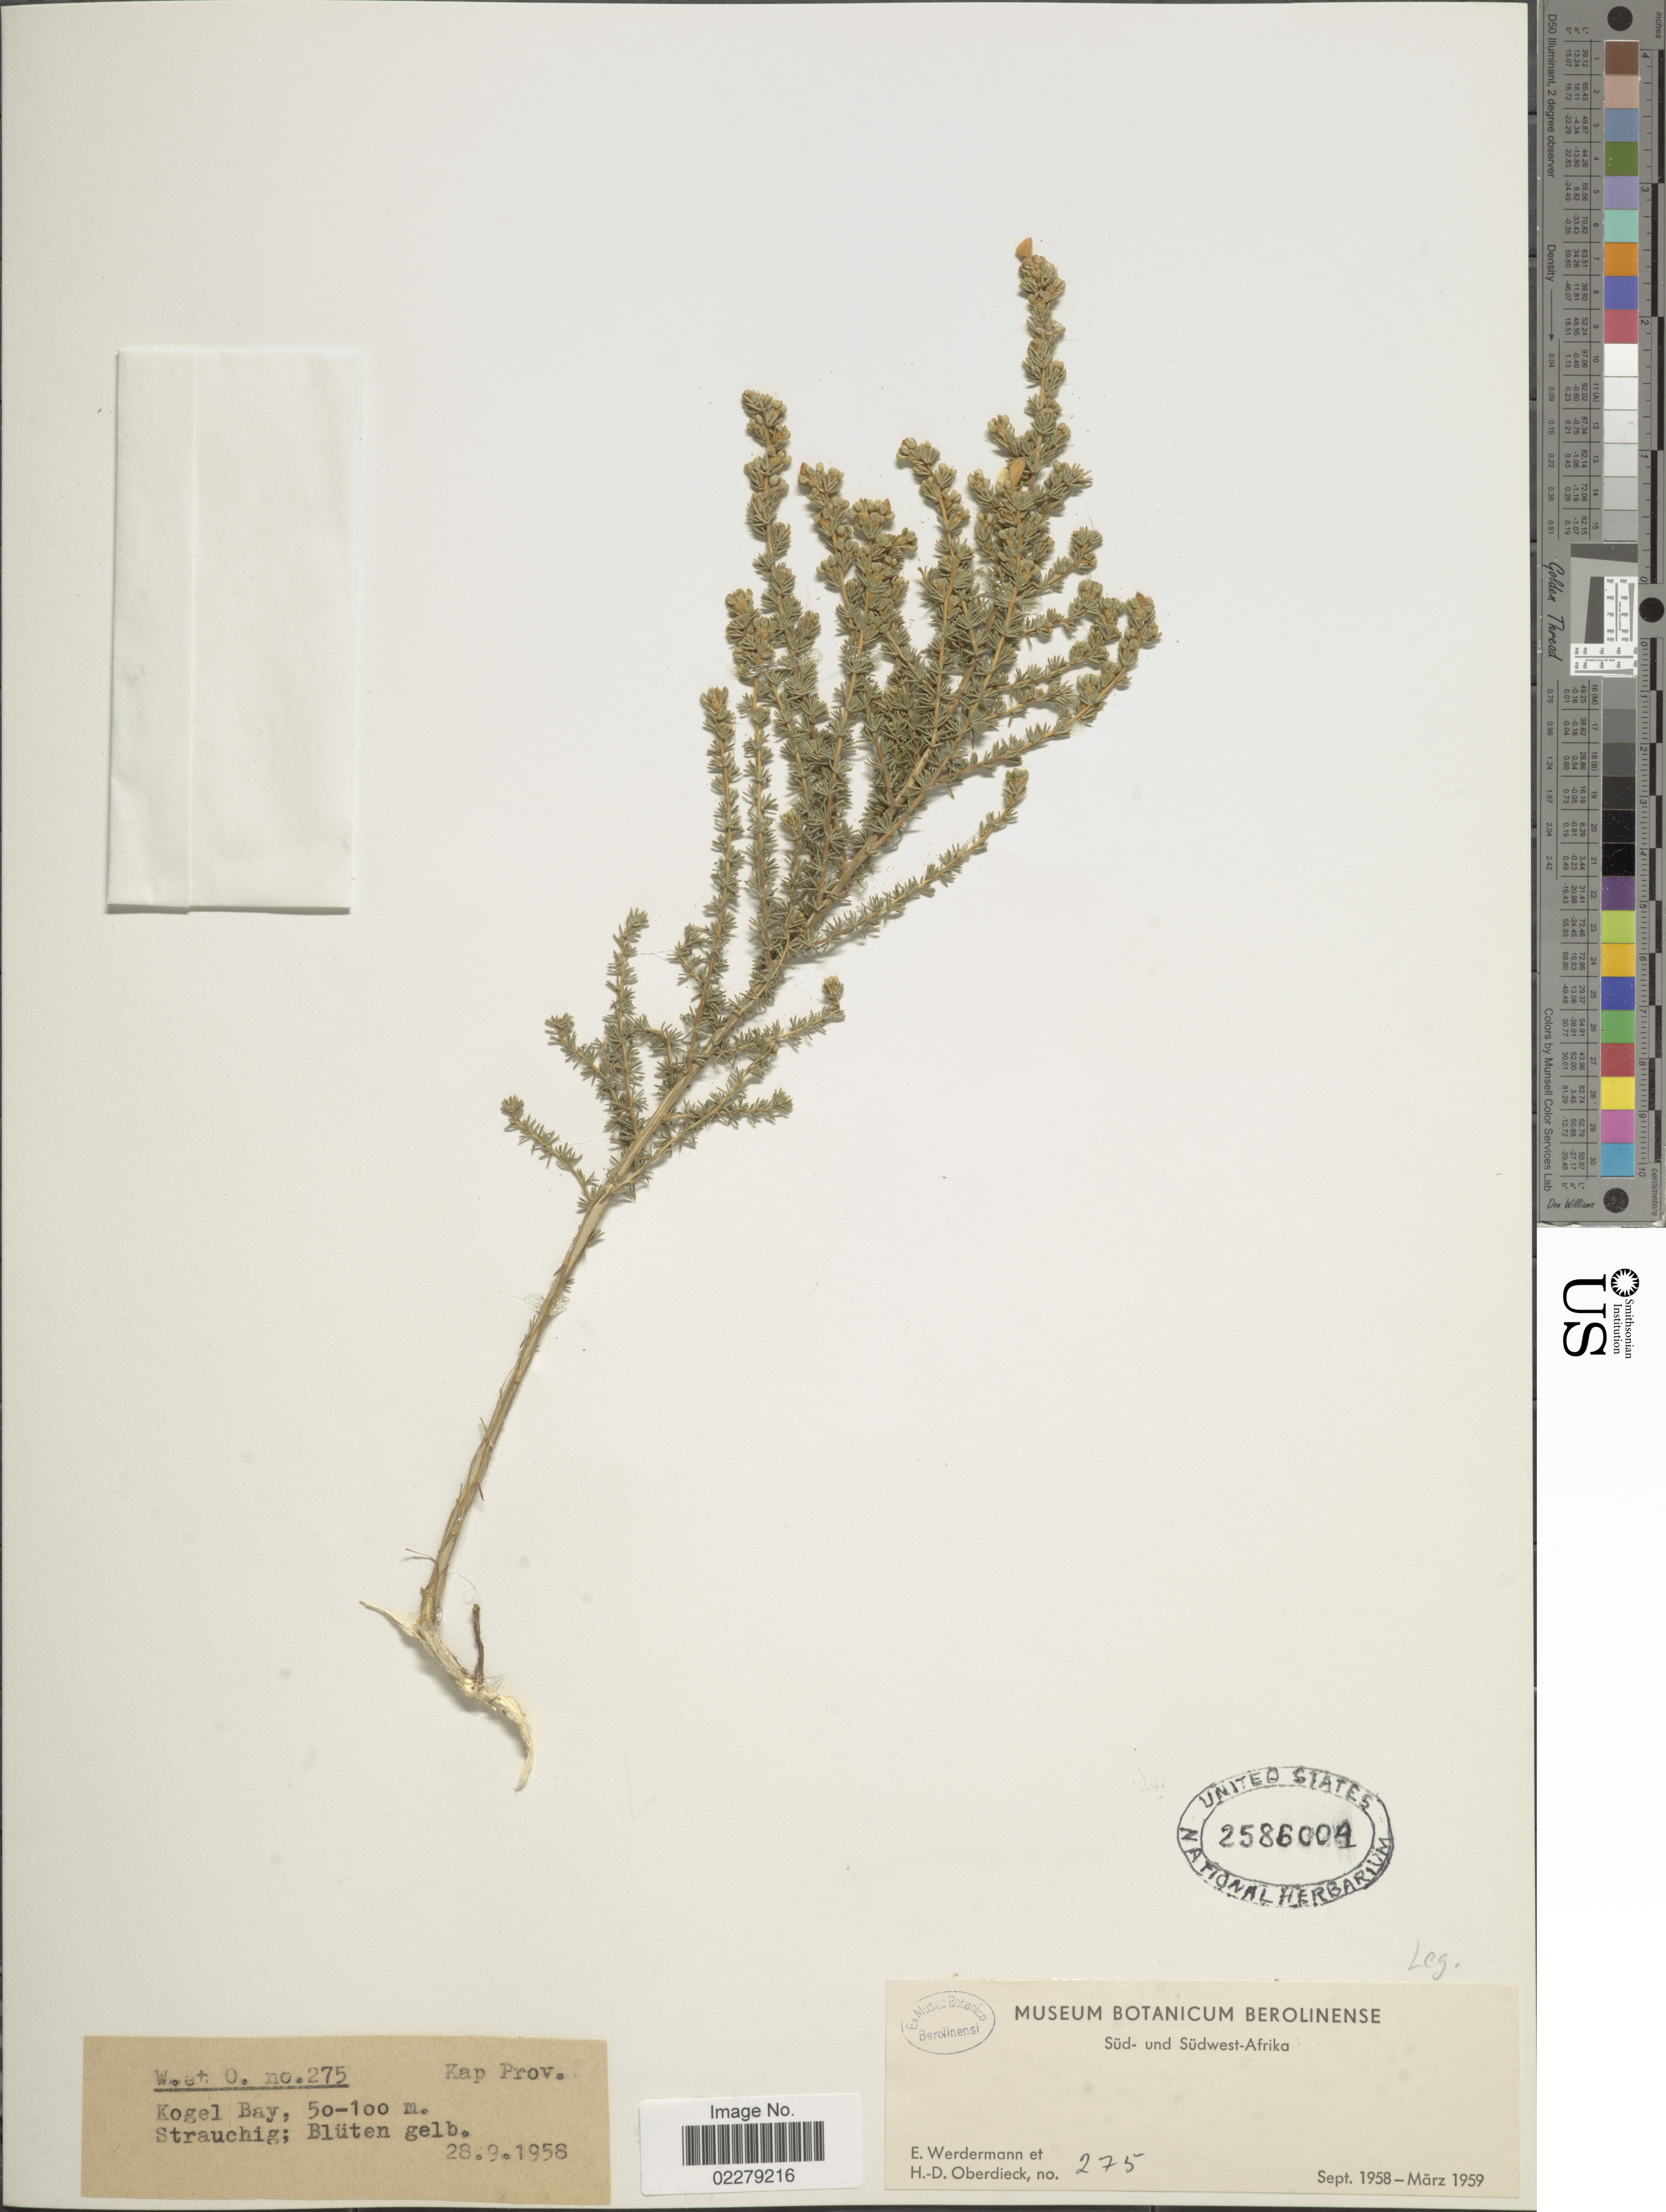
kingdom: Plantae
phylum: Tracheophyta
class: Magnoliopsida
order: Fabales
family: Fabaceae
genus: Aspalathus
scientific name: Aspalathus sp.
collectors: E. Werdermann & H. Oberdieck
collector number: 275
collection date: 1958-09-28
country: South Africa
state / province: Western Cape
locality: Sud- und Sudwest- Afrika, Kap Prov. Kogel Bay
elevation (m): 50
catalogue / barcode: US 2586004